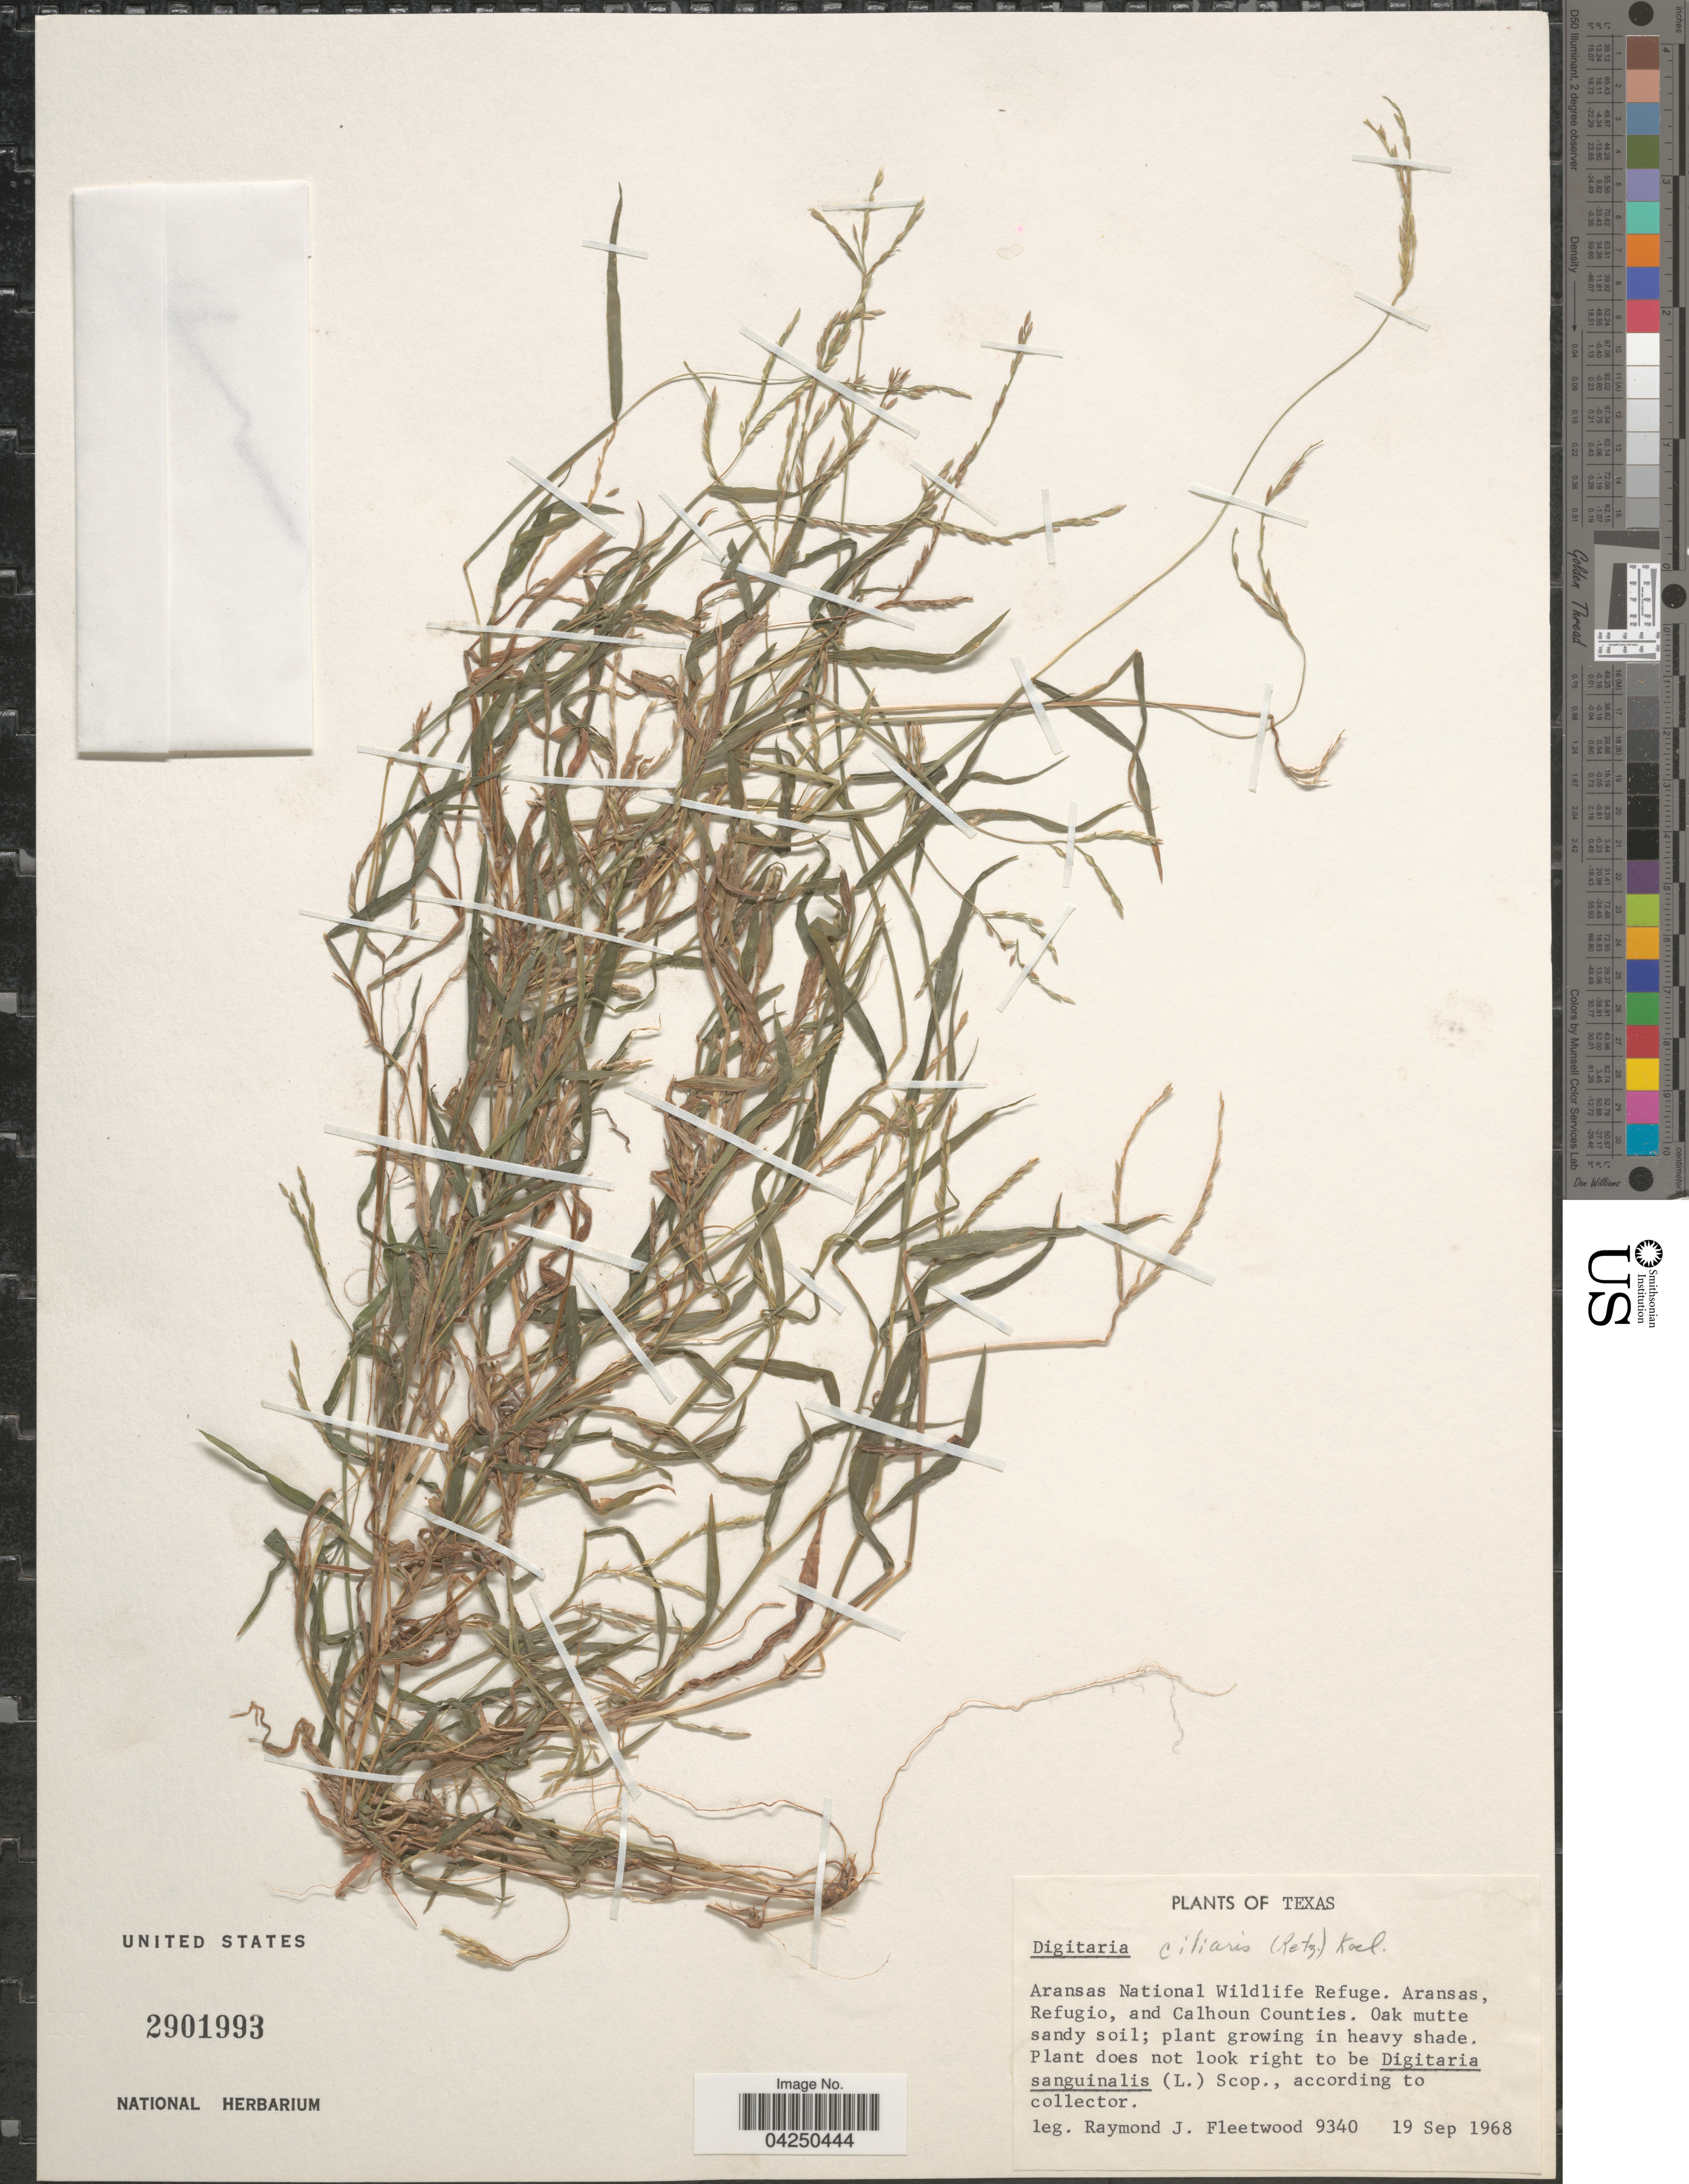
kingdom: Plantae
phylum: Tracheophyta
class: Liliopsida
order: Poales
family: Poaceae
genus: Digitaria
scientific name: Digitaria sp.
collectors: R. J. Fleetwood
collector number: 9340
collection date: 1968-09-19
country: United States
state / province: Texas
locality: Aransas National Wildlife Refuge. Aransas, Refugio, and Calhoun Counties. In heavy shade.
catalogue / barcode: US 2901993